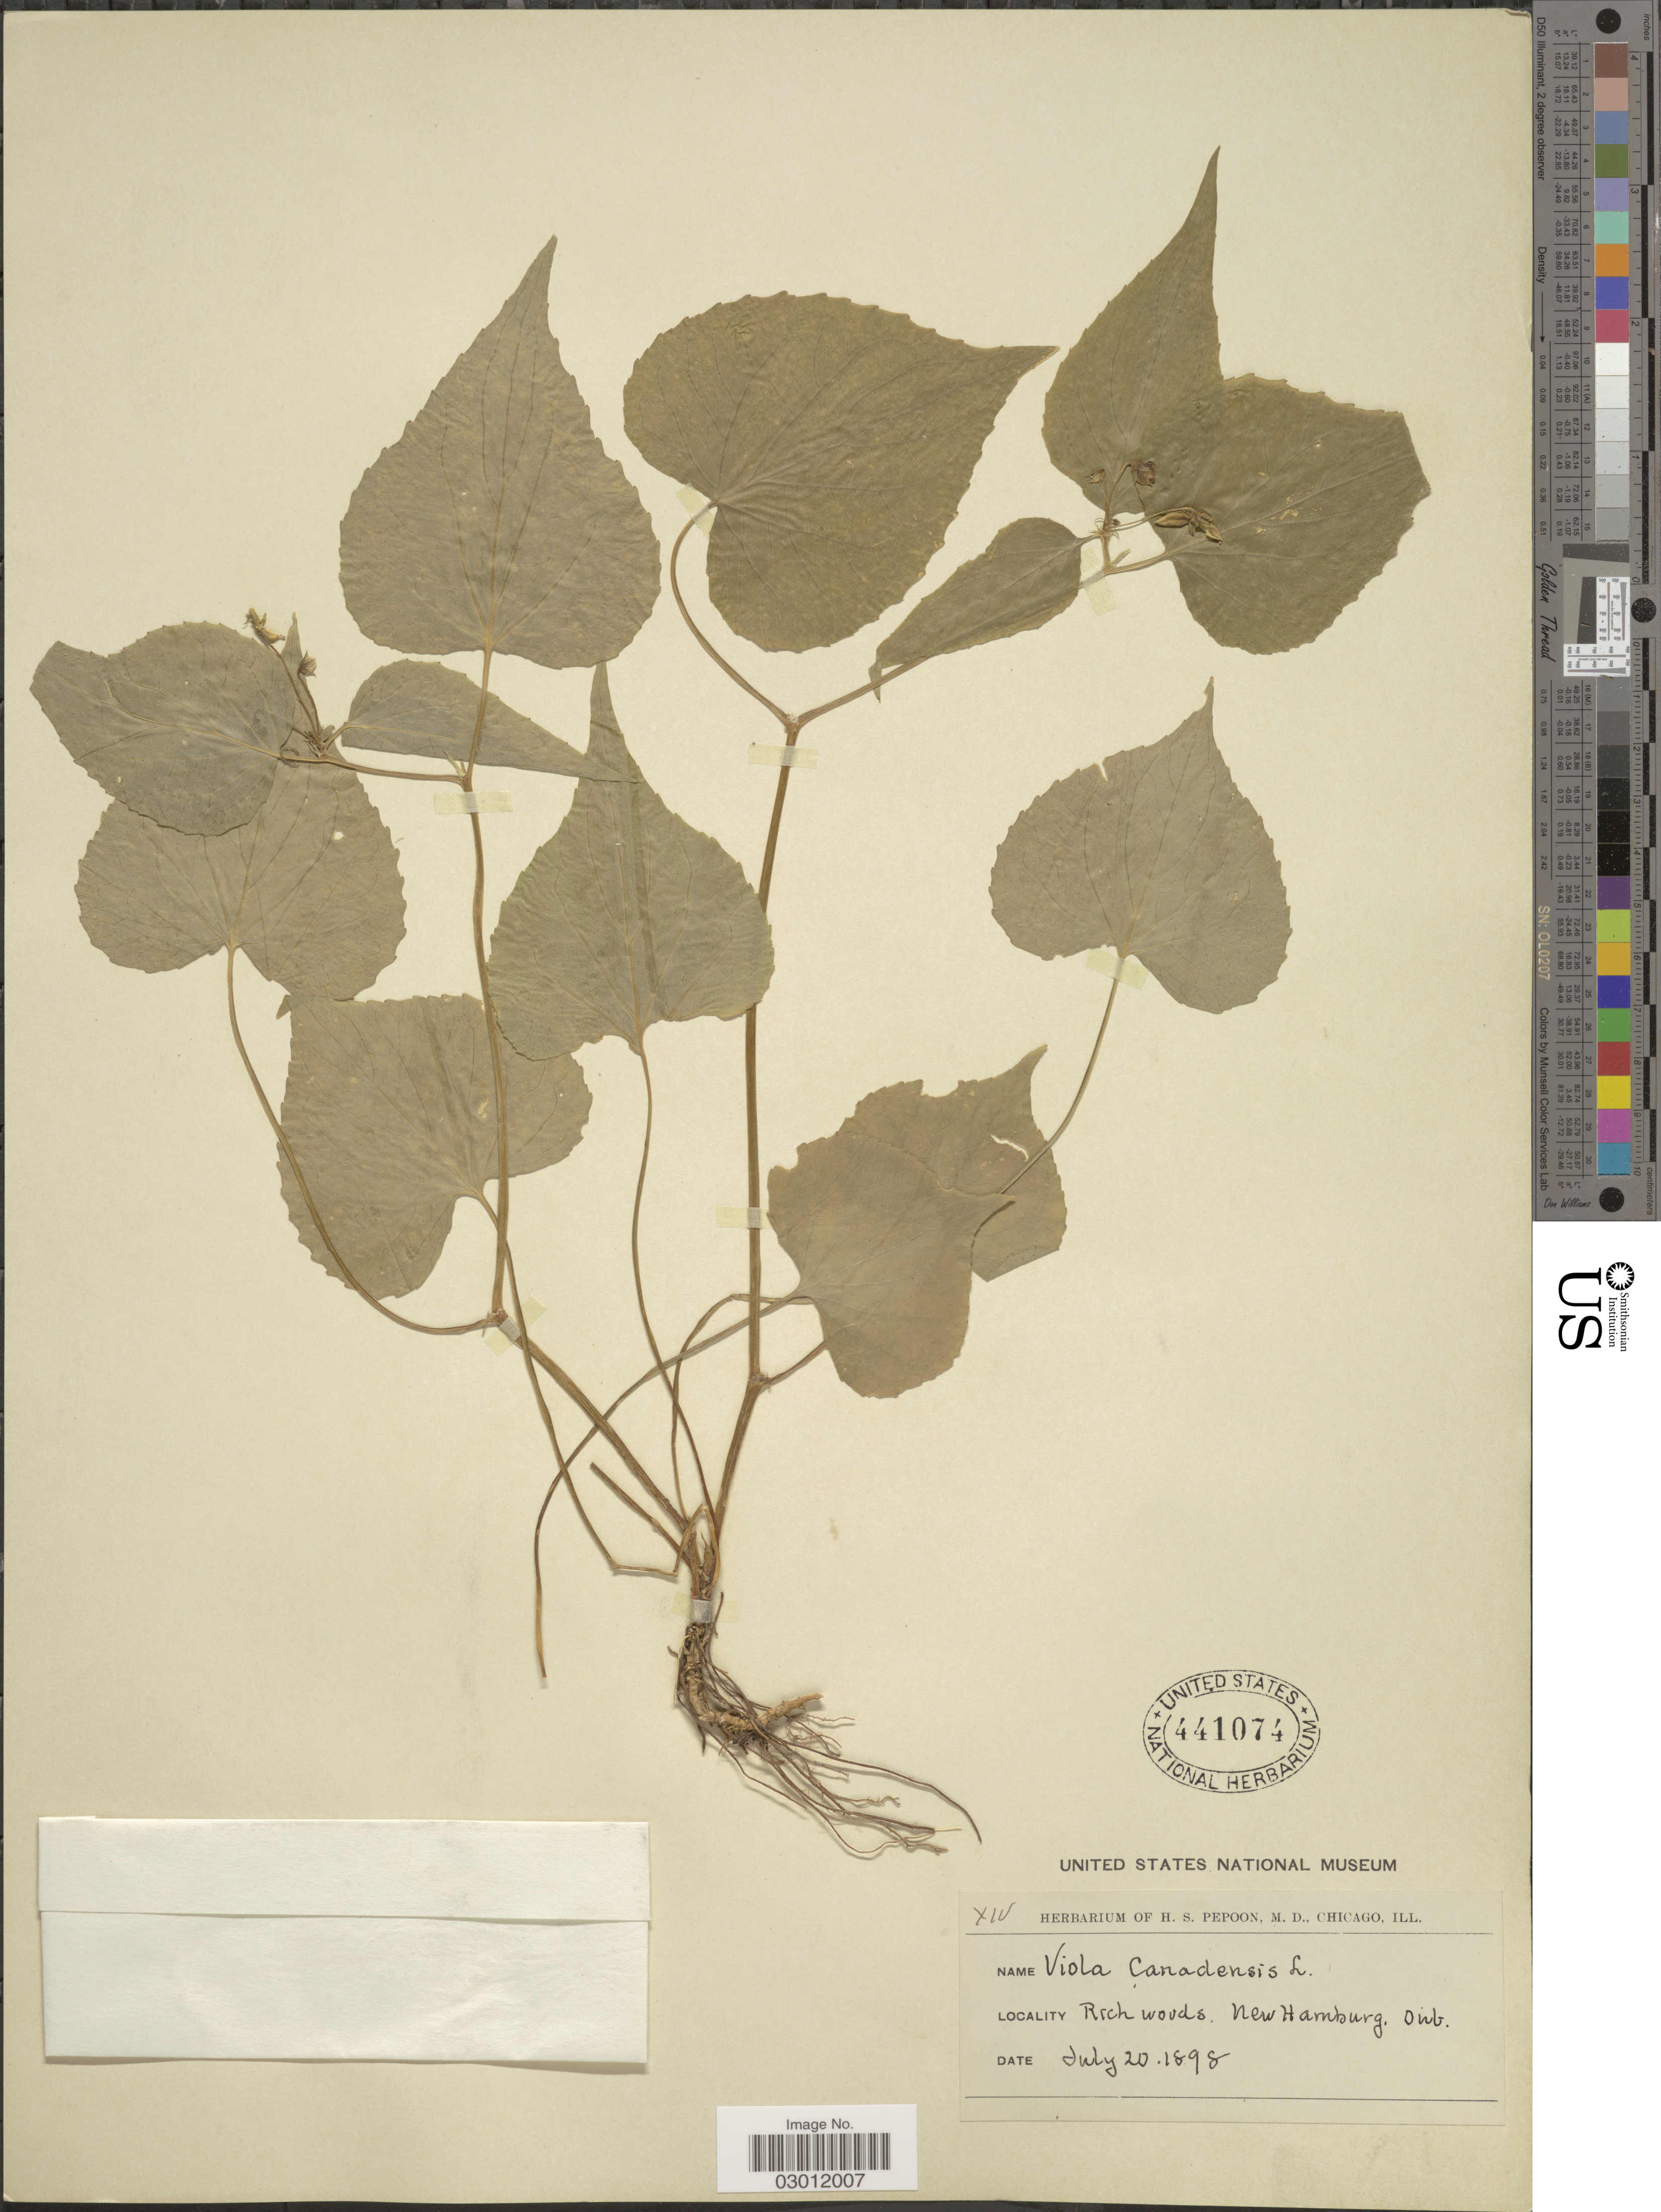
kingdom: Plantae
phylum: Tracheophyta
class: Magnoliopsida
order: Malpighiales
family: Violaceae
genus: Viola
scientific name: Viola canadensis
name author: L.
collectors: ex herb. H. S. Pepoon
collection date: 1898-07-20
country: Canada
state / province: Ontario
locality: Rich woods. New Hamburg. Ont.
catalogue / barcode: US 441074